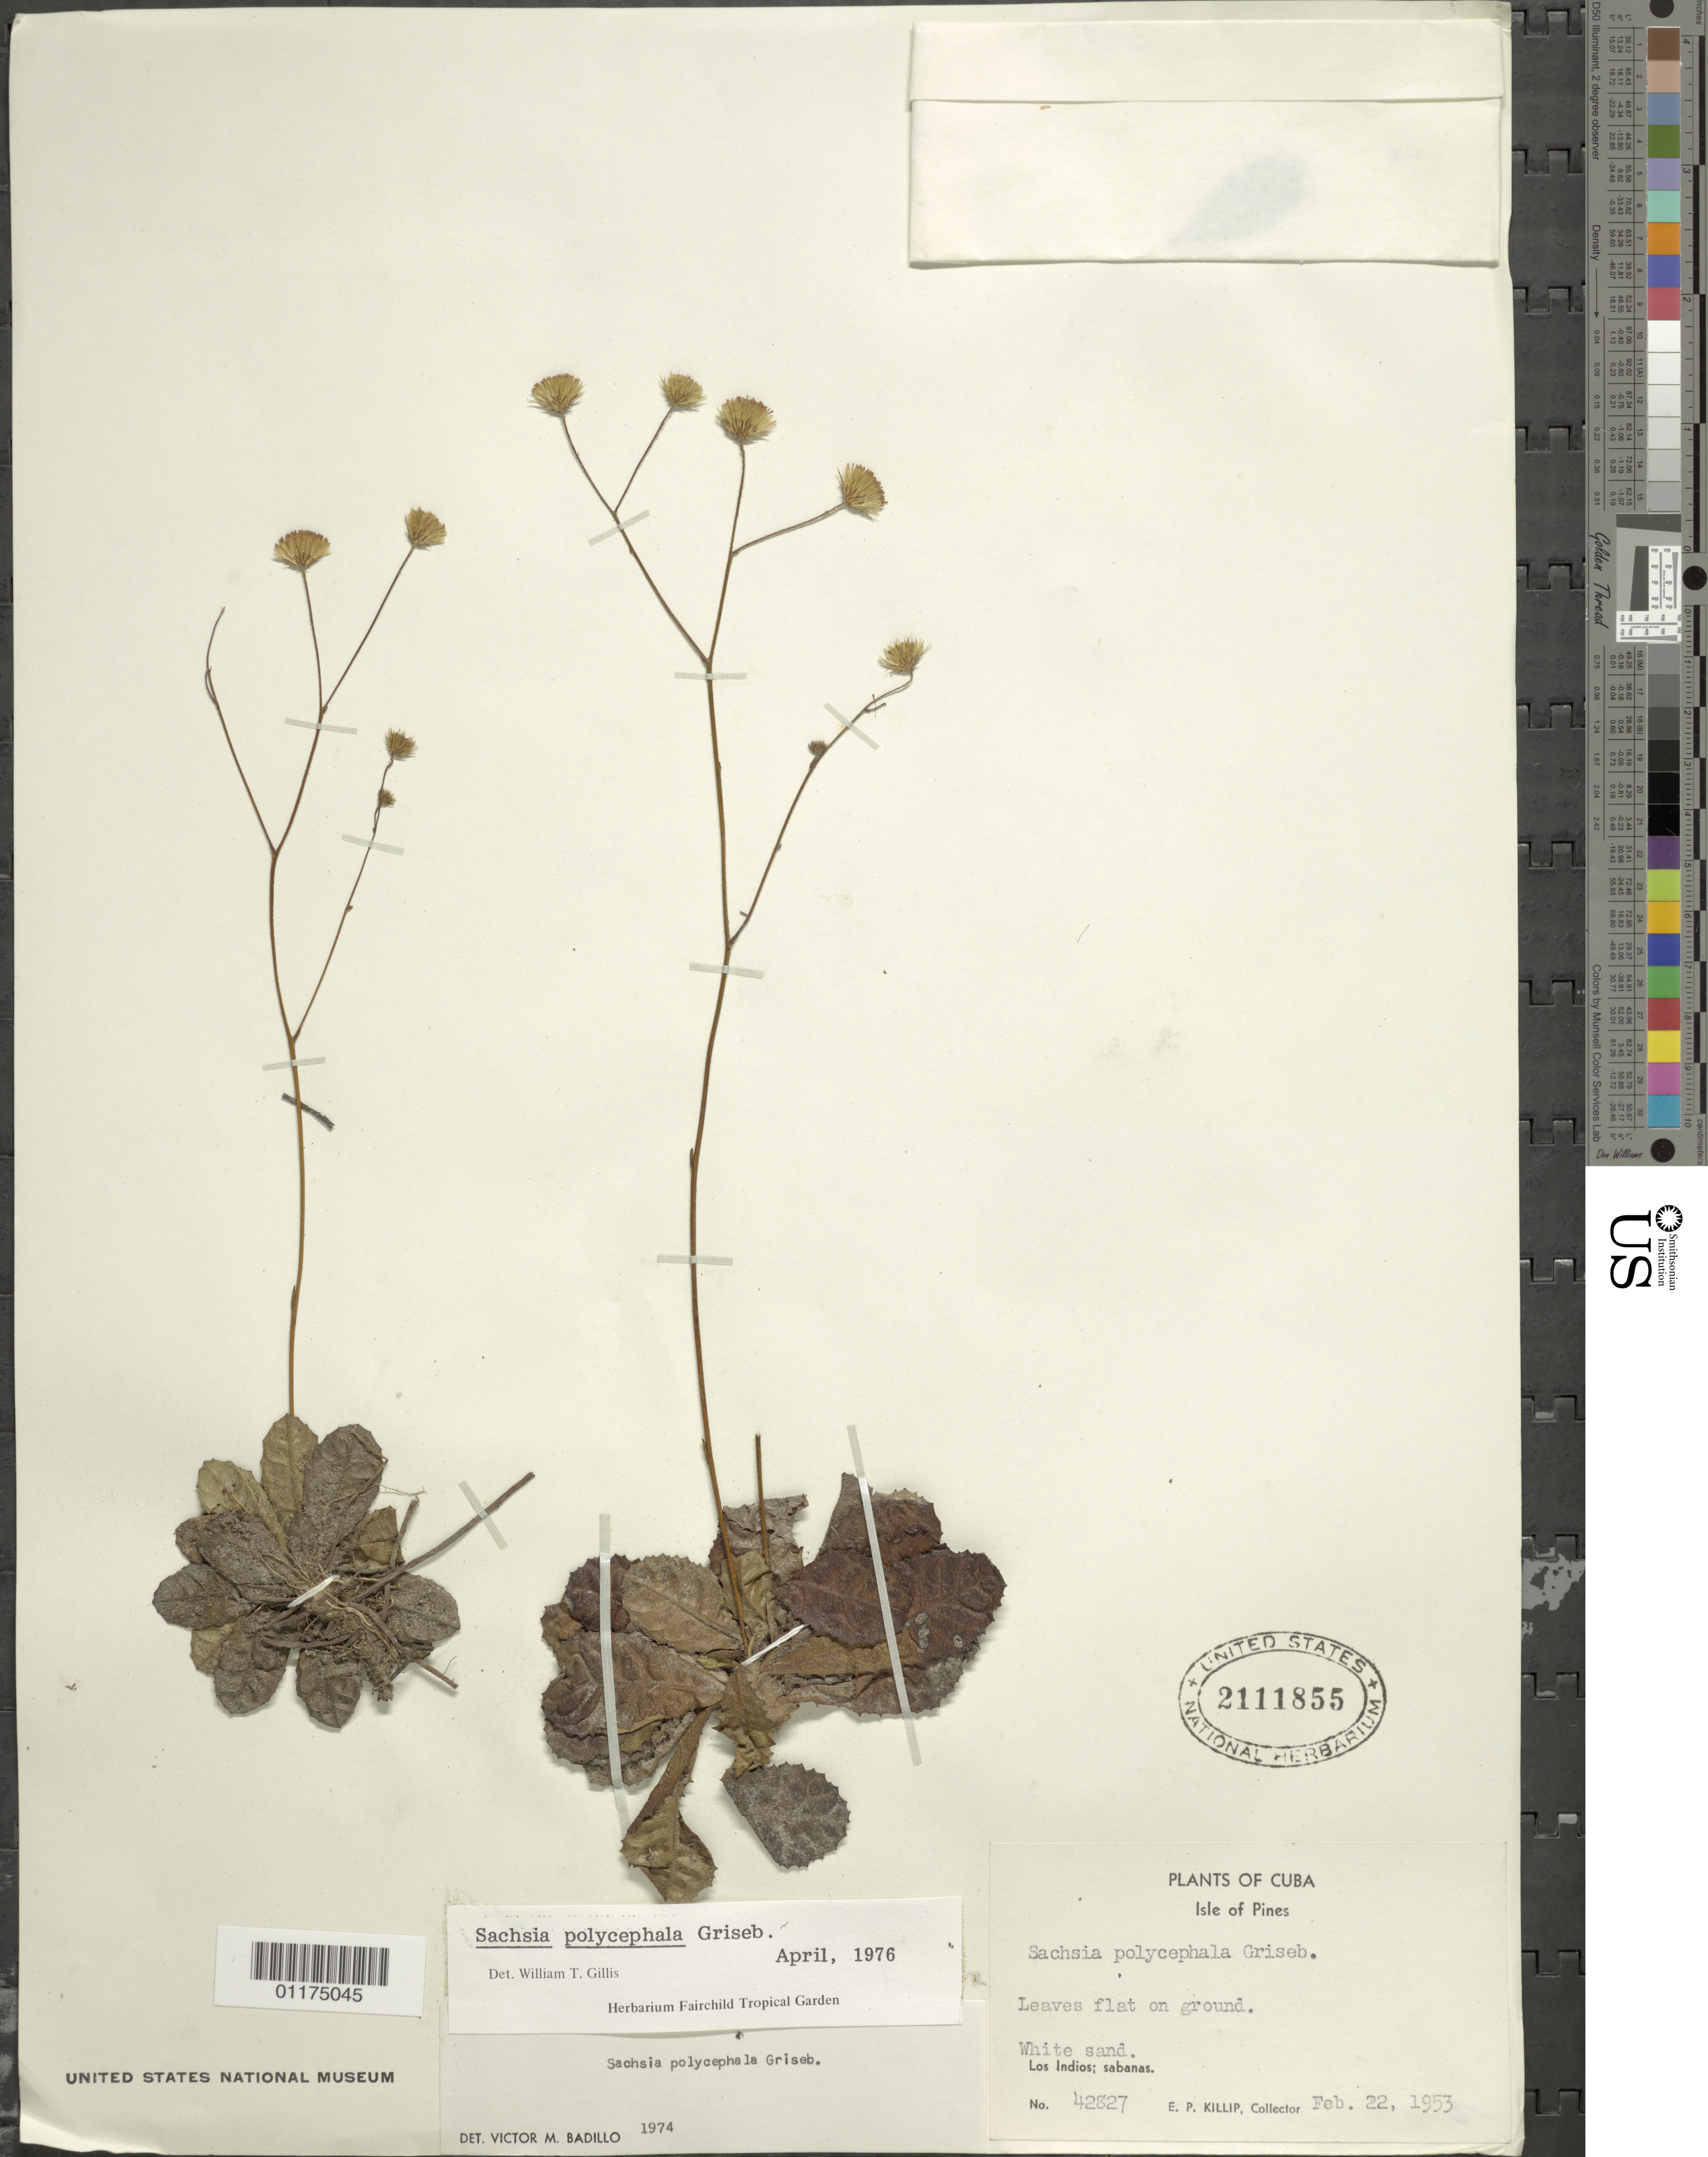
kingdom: Plantae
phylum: Tracheophyta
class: Magnoliopsida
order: Asterales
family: Asteraceae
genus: Sachsia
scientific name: Sachsia polycephala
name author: Griseb.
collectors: E. P. Killip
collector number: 42827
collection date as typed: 21 Feb 1953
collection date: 1953-02-21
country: Cuba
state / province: Isla de la Juventud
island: Isla de la Juventud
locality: Los Indios; sabana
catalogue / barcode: US 2111855